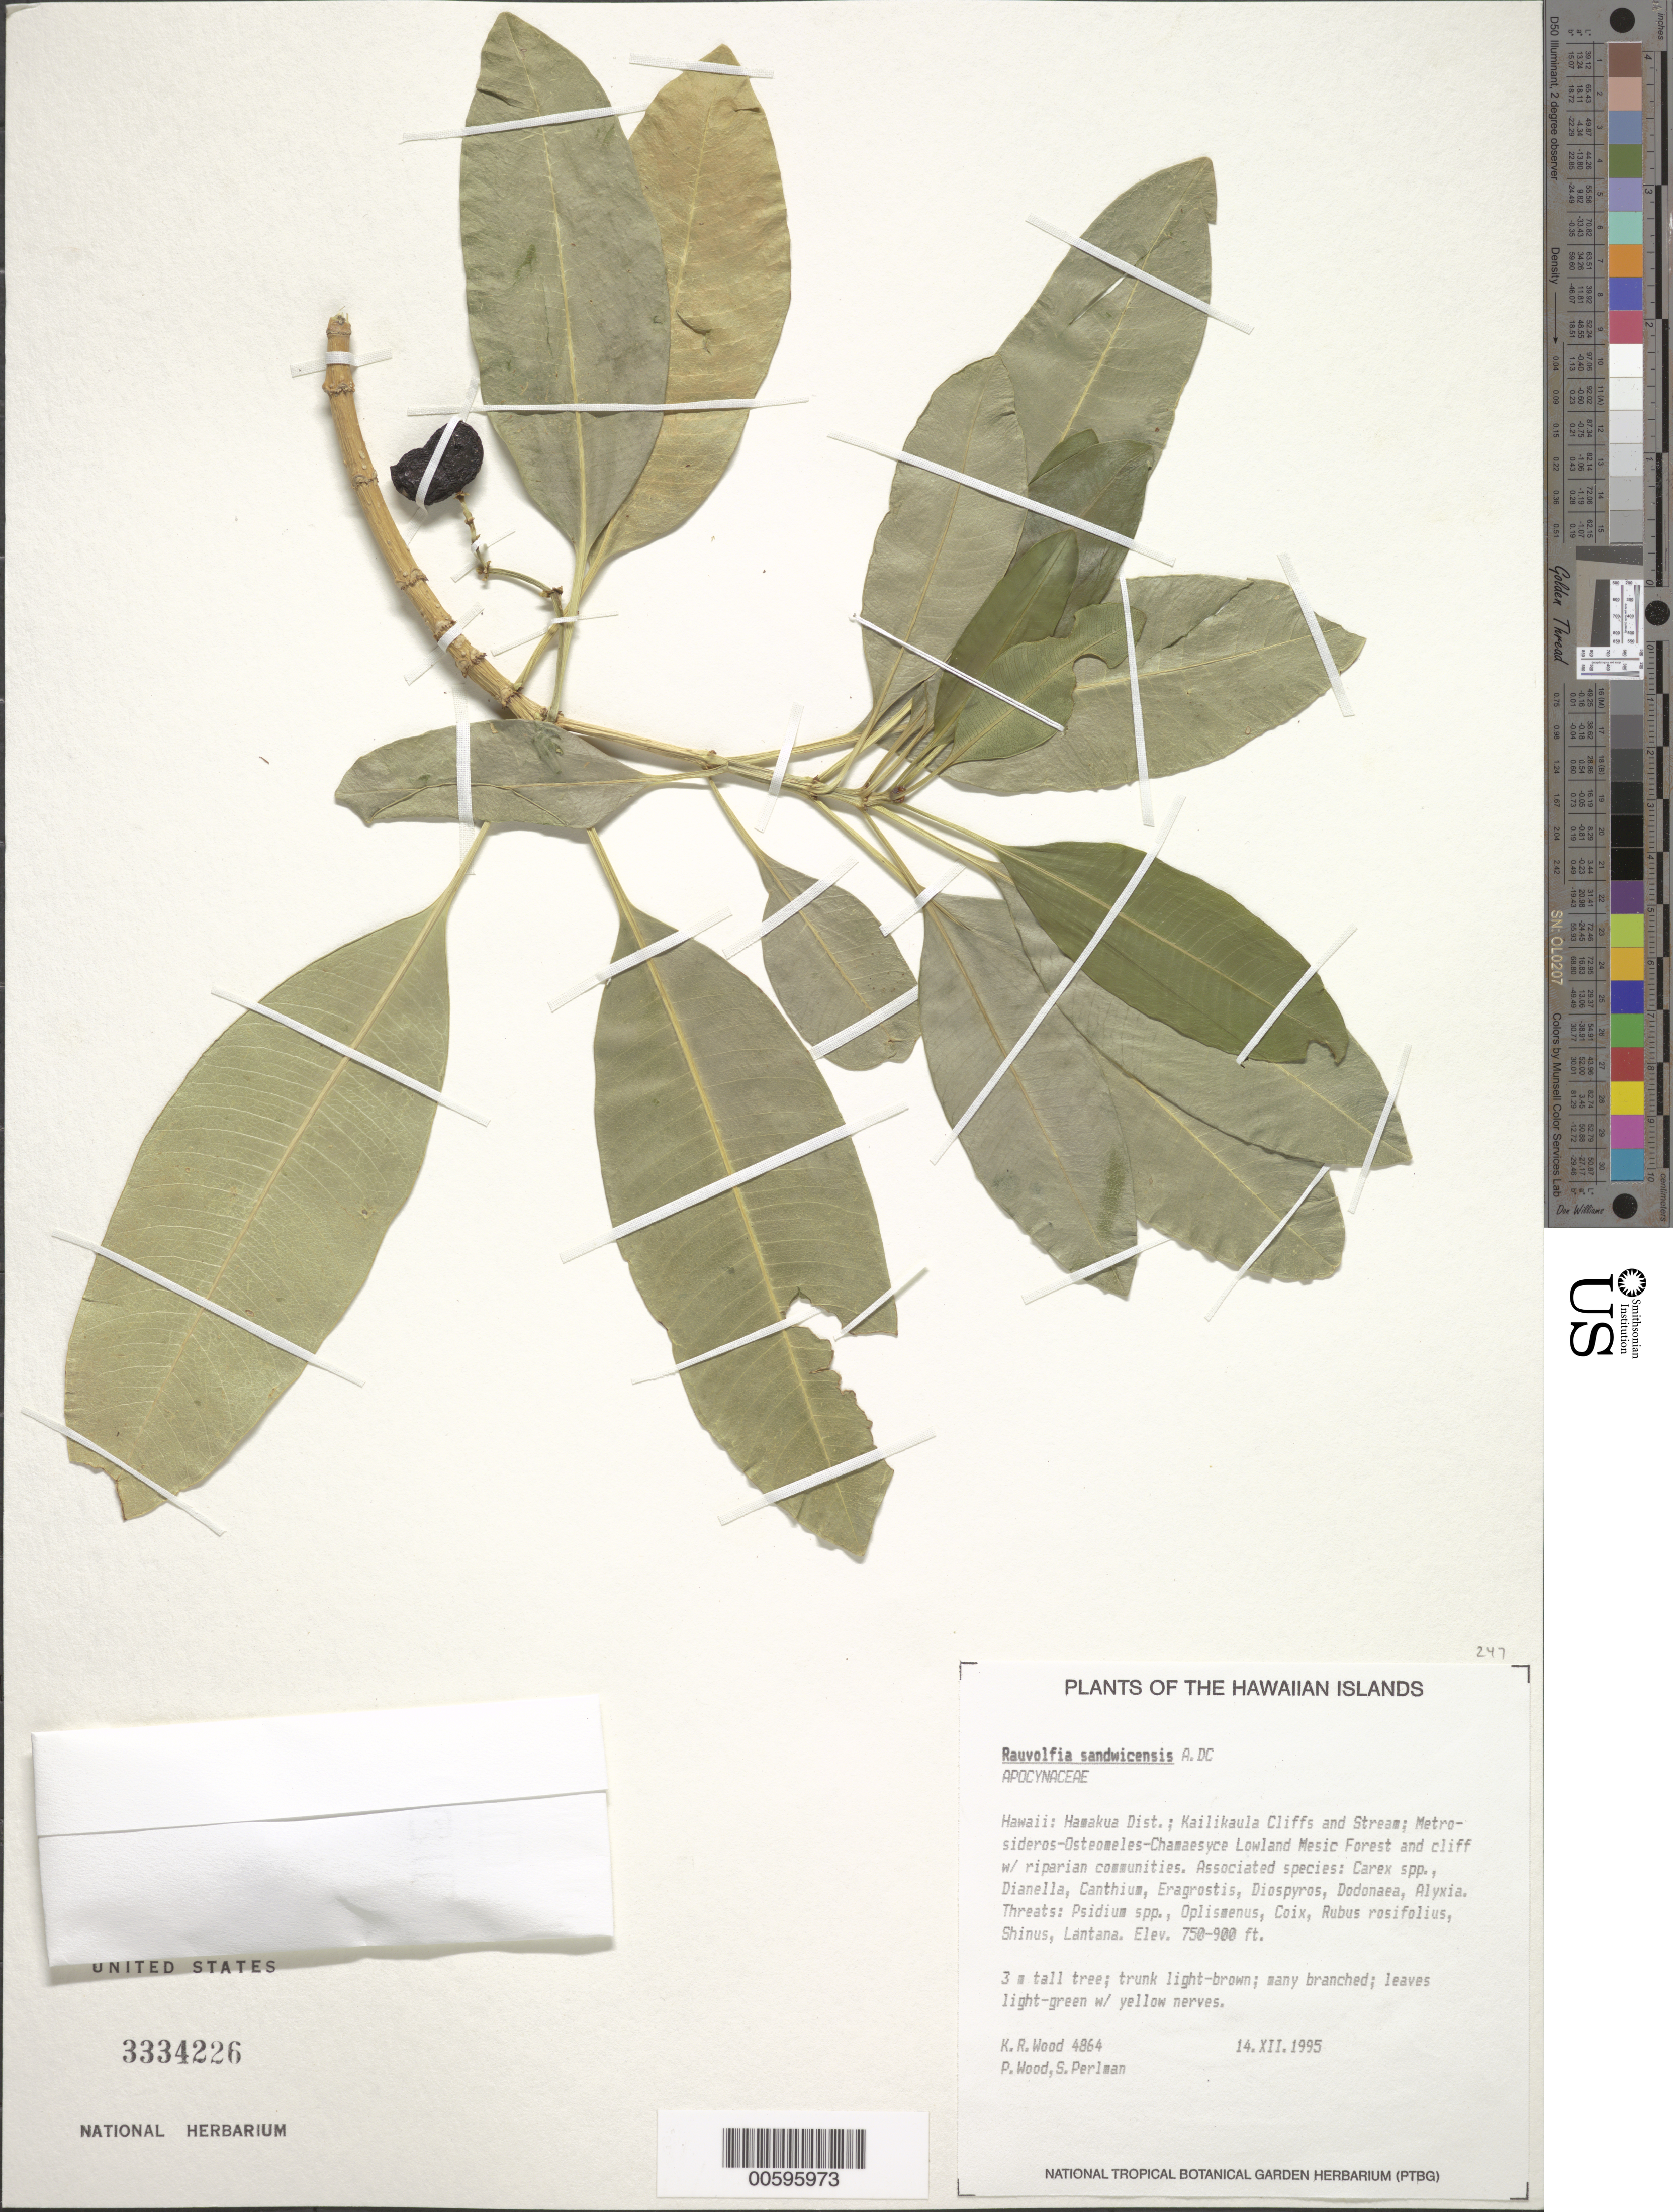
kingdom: Plantae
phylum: Tracheophyta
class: Magnoliopsida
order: Gentianales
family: Apocynaceae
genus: Rauvolfia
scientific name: Rauvolfia sandwicensis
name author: A. DC.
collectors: K. R. Wood, P. Wood & S. P. Perlman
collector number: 4864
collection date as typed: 14 Dec 1995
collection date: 1995-12-14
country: United States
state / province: Hawaii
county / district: Hawaii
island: Hawaii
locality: Hamakua Dist; Kailikaula Cliffs and Stream.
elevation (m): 229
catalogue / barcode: US 3334226